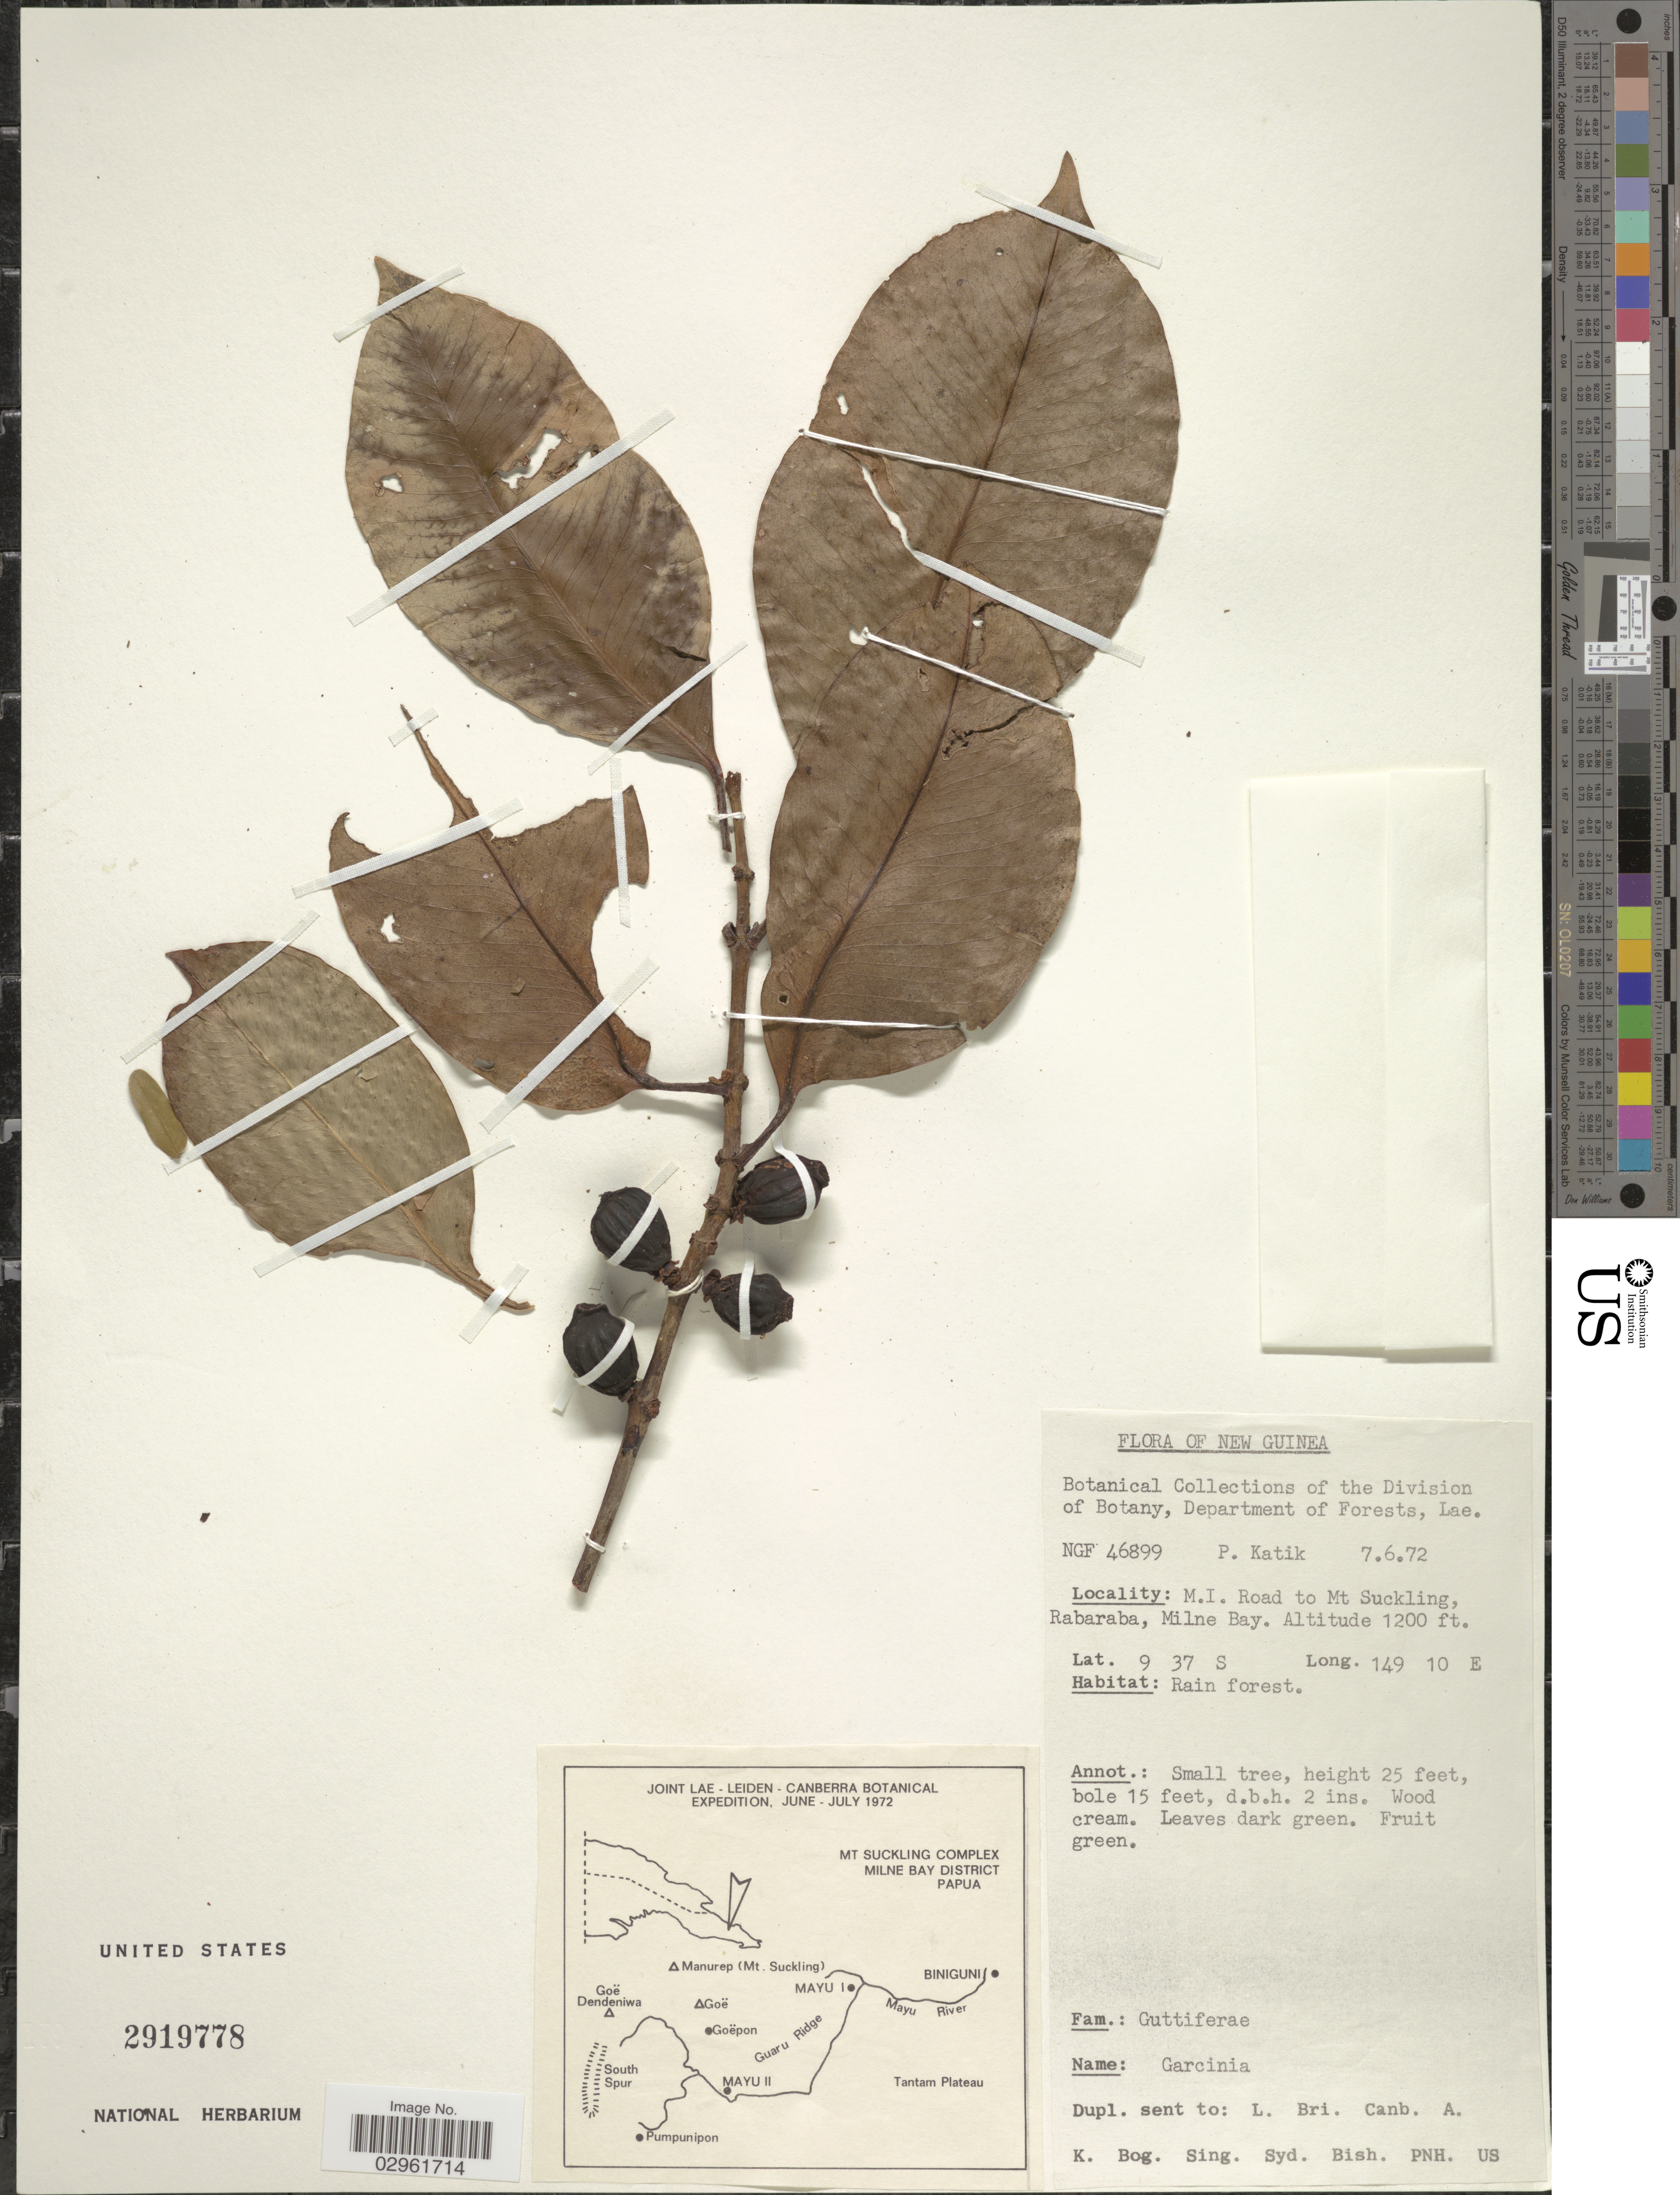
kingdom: Plantae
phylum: Tracheophyta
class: Magnoliopsida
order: Malpighiales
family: Clusiaceae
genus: Garcinia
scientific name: Garcinia sp.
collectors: P. Katik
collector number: NGF46899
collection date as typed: Transcribed d/m/y: 7/6/72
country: Papua New Guinea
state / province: Milne Bay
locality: New Guinea. M.I. Road to Mt Suckling, Rabaraba, Milne Bay.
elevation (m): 366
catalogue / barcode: US 2919778